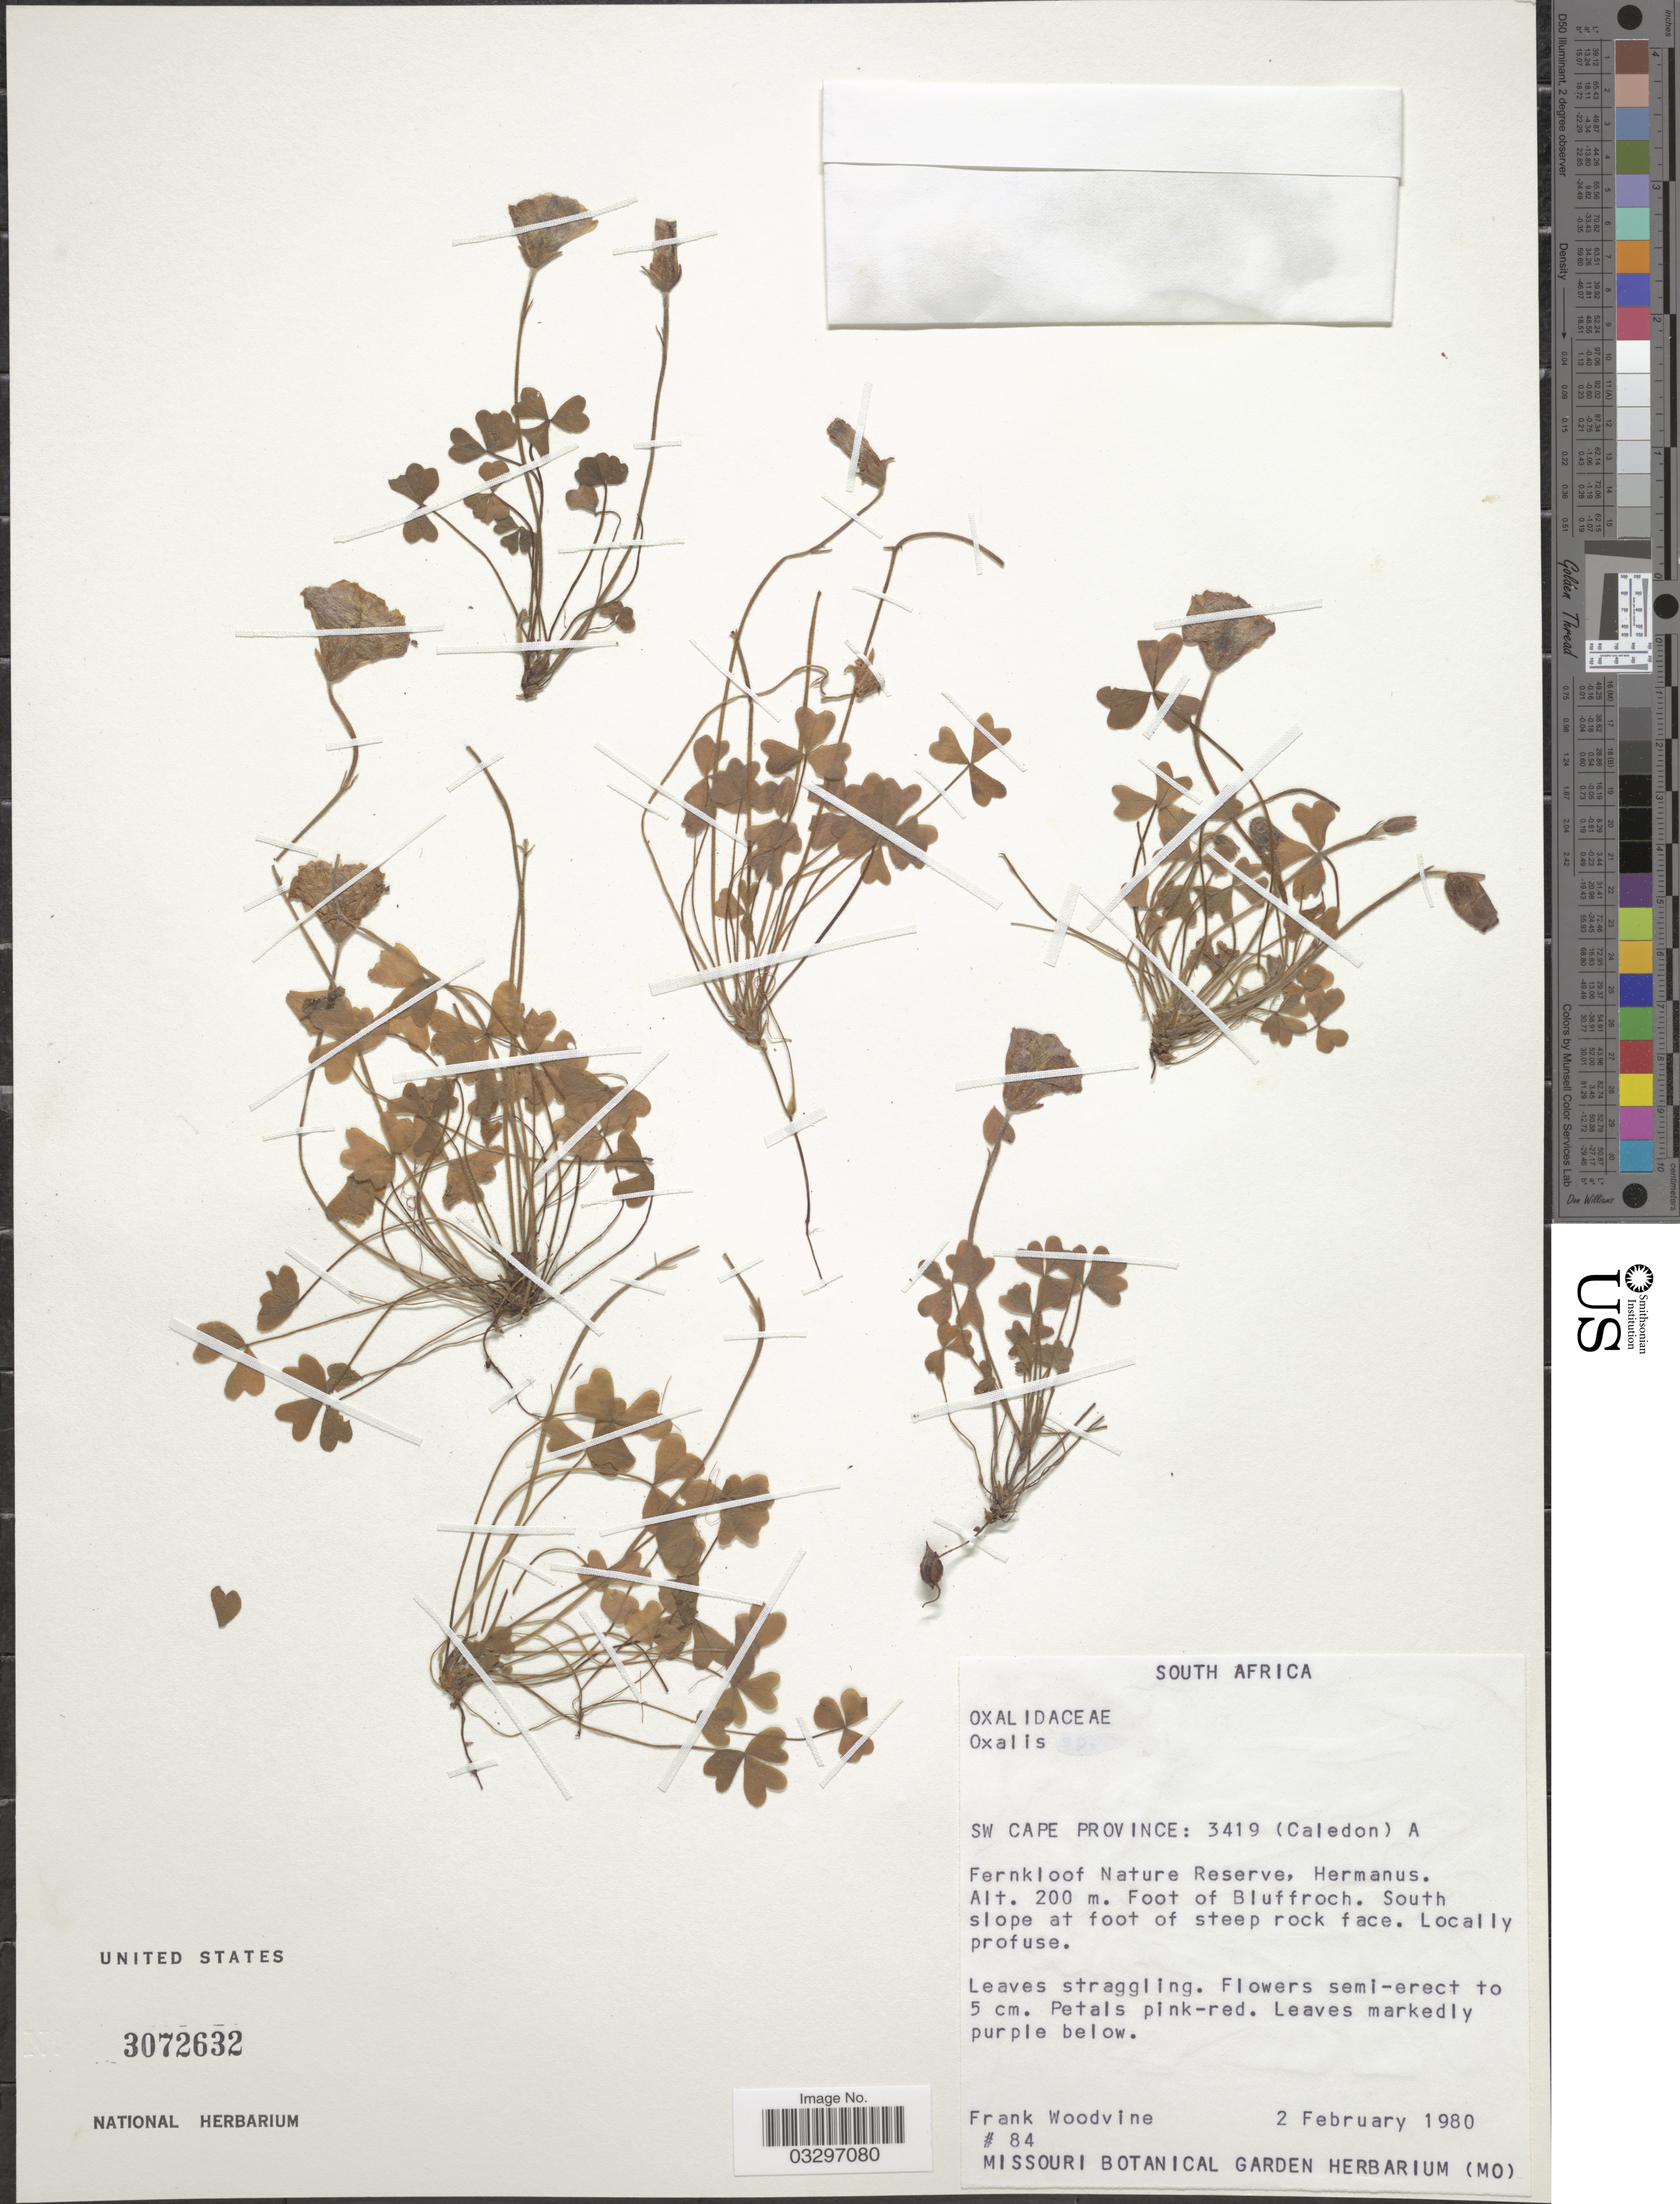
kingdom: Plantae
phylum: Tracheophyta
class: Magnoliopsida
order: Oxalidales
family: Oxalidaceae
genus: Oxalis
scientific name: Oxalis sp.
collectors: F. Woodvine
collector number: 84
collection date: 1980-02-02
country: South Africa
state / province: Western Cape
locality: SW Cape Province: 3419 (Caledon) A, Fernkloof Nature Reserve, Hermanus, Foot of Bluffroch. South slope at foot of steep rock face.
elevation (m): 200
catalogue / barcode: US 3072632